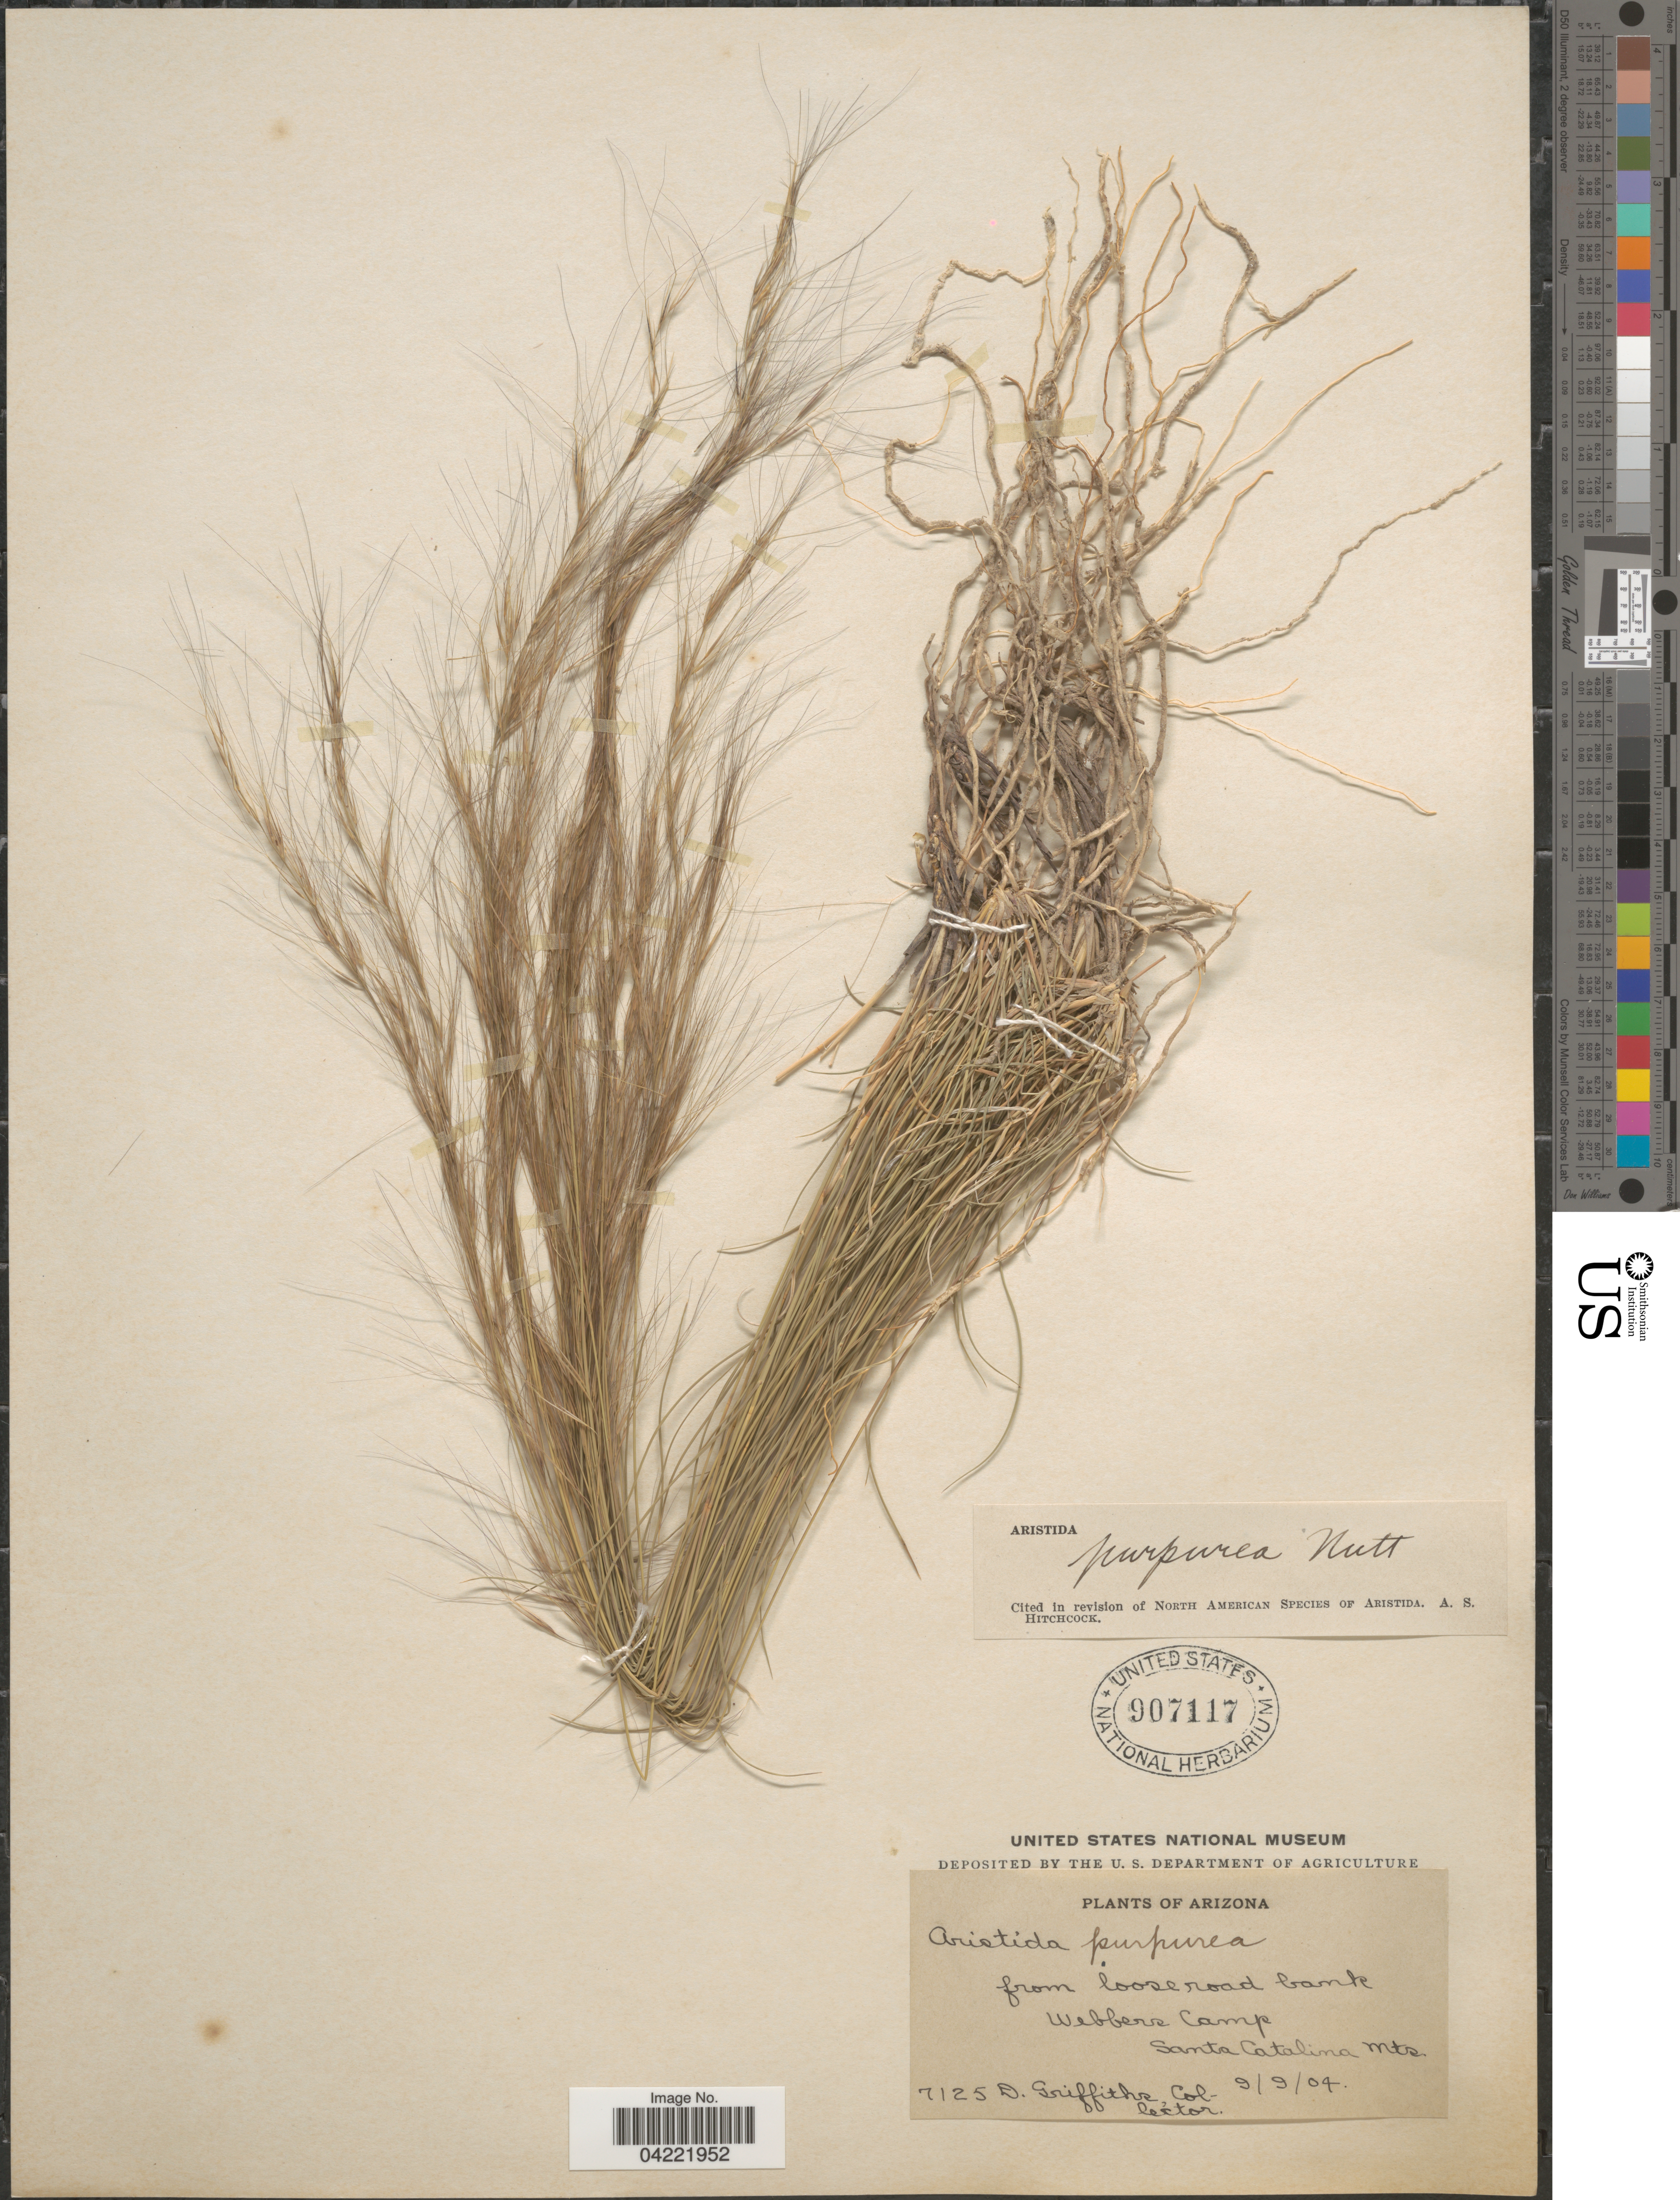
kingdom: Plantae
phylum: Tracheophyta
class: Liliopsida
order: Poales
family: Poaceae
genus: Aristida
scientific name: Aristida purpurea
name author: Nutt.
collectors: D. Griffiths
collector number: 7125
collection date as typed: Transcribed d/m/y: 9/9/4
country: United States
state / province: Arizona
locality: From loose road bank. Webbers Camp. Santa Catalina Mts.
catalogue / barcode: US 907117